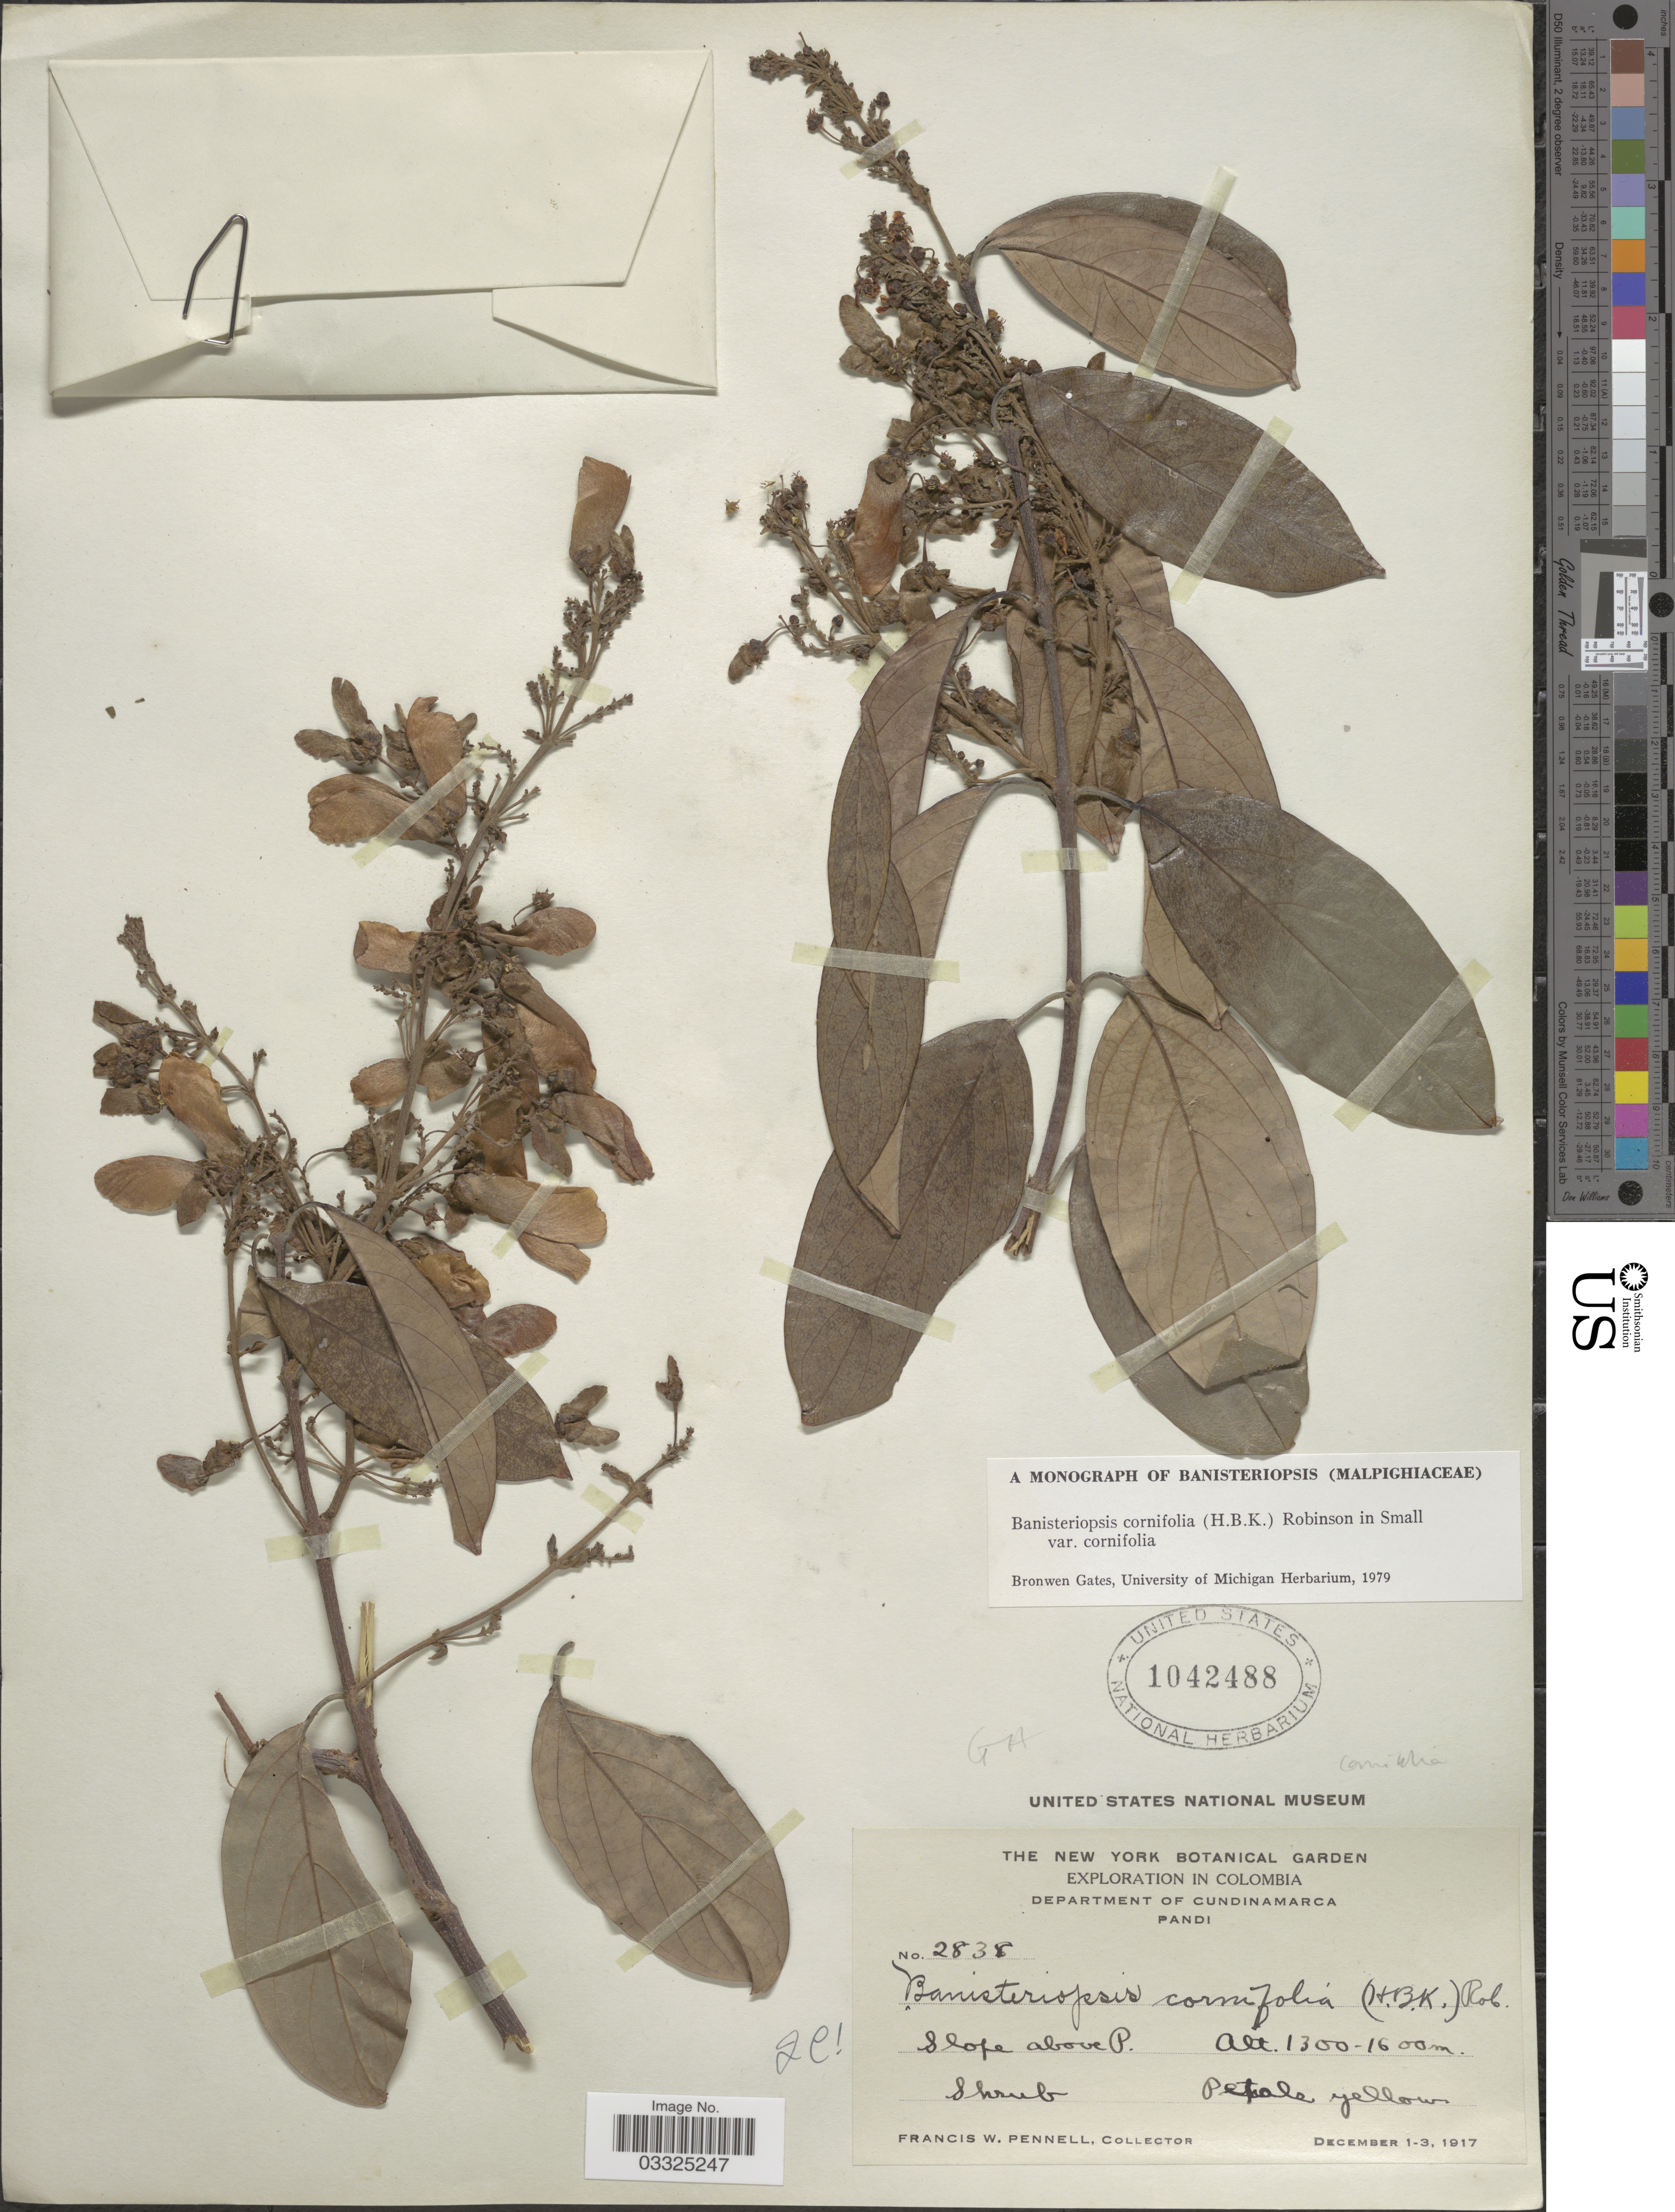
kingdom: Plantae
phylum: Tracheophyta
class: Magnoliopsida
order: Malpighiales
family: Malpighiaceae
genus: Bronwenia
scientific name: Bronwenia cornifolia var. cornifolia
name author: (Kunth) W.R. Anderson & C. Davis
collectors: F. W. Pennell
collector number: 2838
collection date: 1917-12-01/1917-12-03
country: Colombia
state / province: Cundinamarca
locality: Department of Cundinamarca. Pandi. Slope above P.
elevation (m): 1300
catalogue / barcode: US 1042488